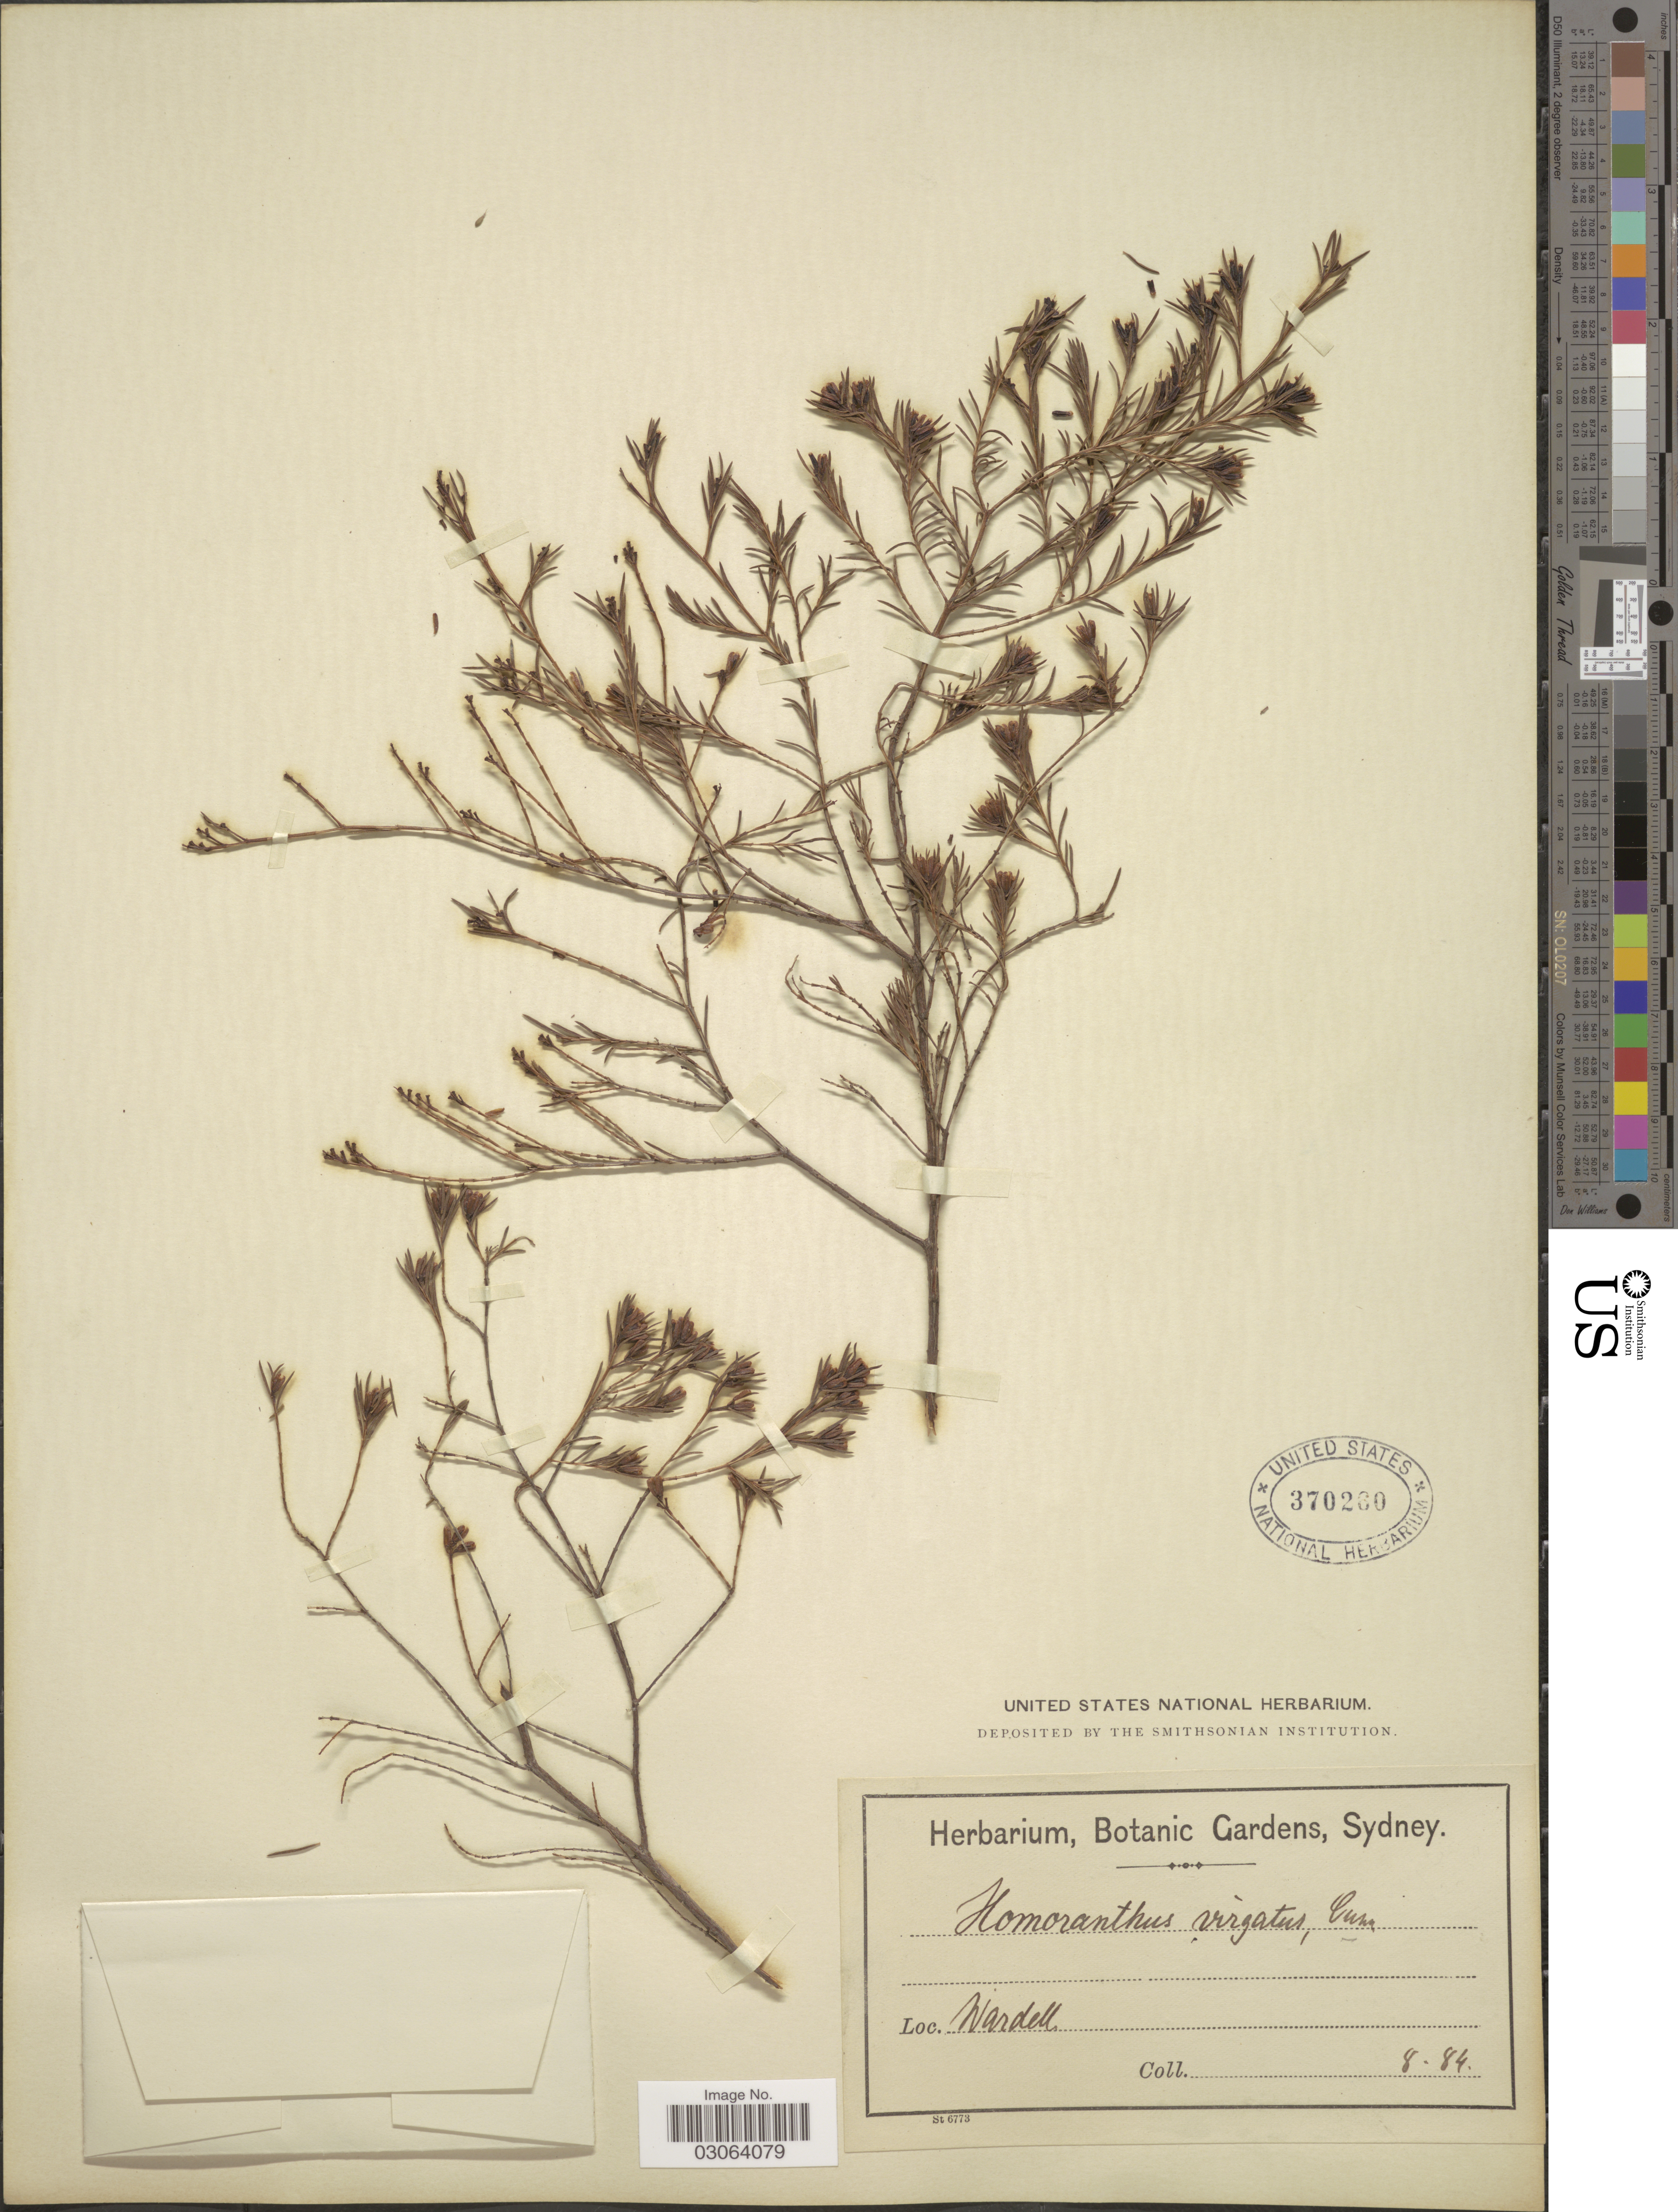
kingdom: Plantae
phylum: Tracheophyta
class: Magnoliopsida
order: Myrtales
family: Myrtaceae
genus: Homoranthus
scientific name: Homoranthus virgatus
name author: A. Cunn. ex Schauer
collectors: Herbarium, Botanic Gardens, Sydney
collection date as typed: Transcribed d/m/y: /8/84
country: Australia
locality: Wardell.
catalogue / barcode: US 370260